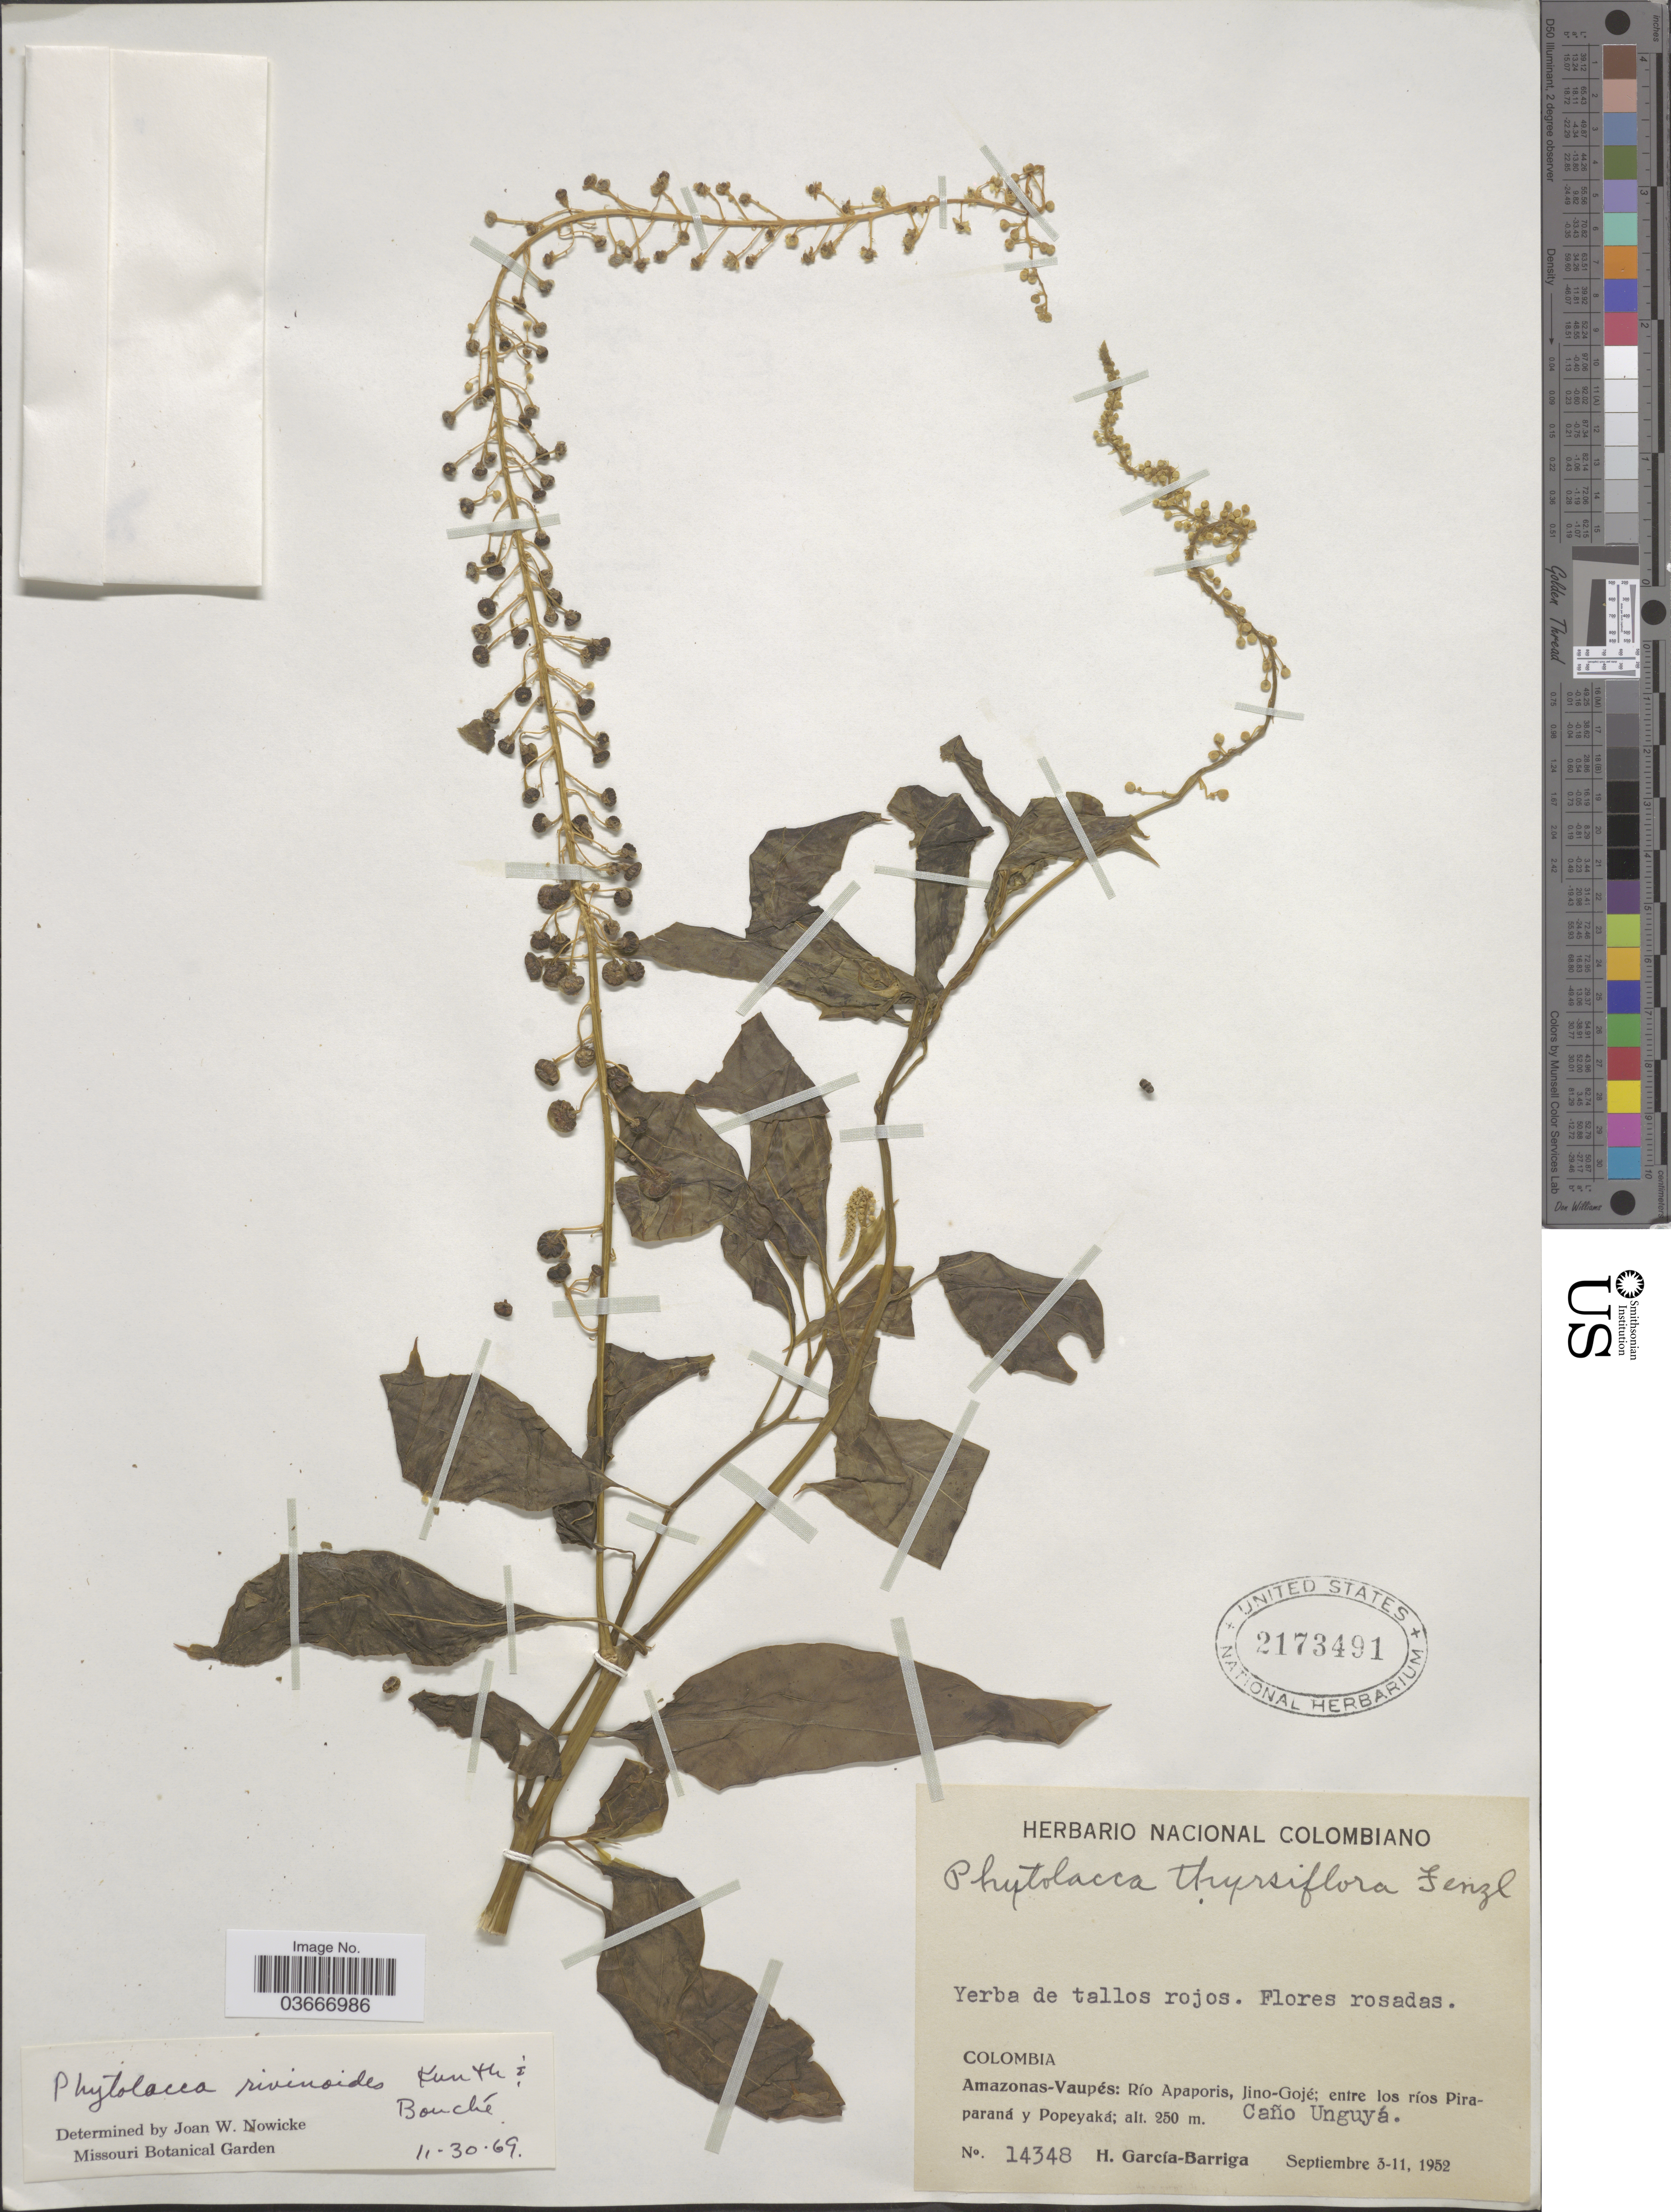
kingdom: Plantae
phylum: Tracheophyta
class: Magnoliopsida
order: Caryophyllales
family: Phytolaccaceae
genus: Phytolacca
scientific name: Phytolacca rivinoides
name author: Kunth & C.D. Bouché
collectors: H. García Barriga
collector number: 14348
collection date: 1952-09-03/1952-09-11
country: Colombia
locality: Amazonas-Vaupés: Río Apaporis, Jino-Gojé; entre los río Piraparaná y Popeyaká. Caño Unguyá.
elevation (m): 250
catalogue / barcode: US 2173491